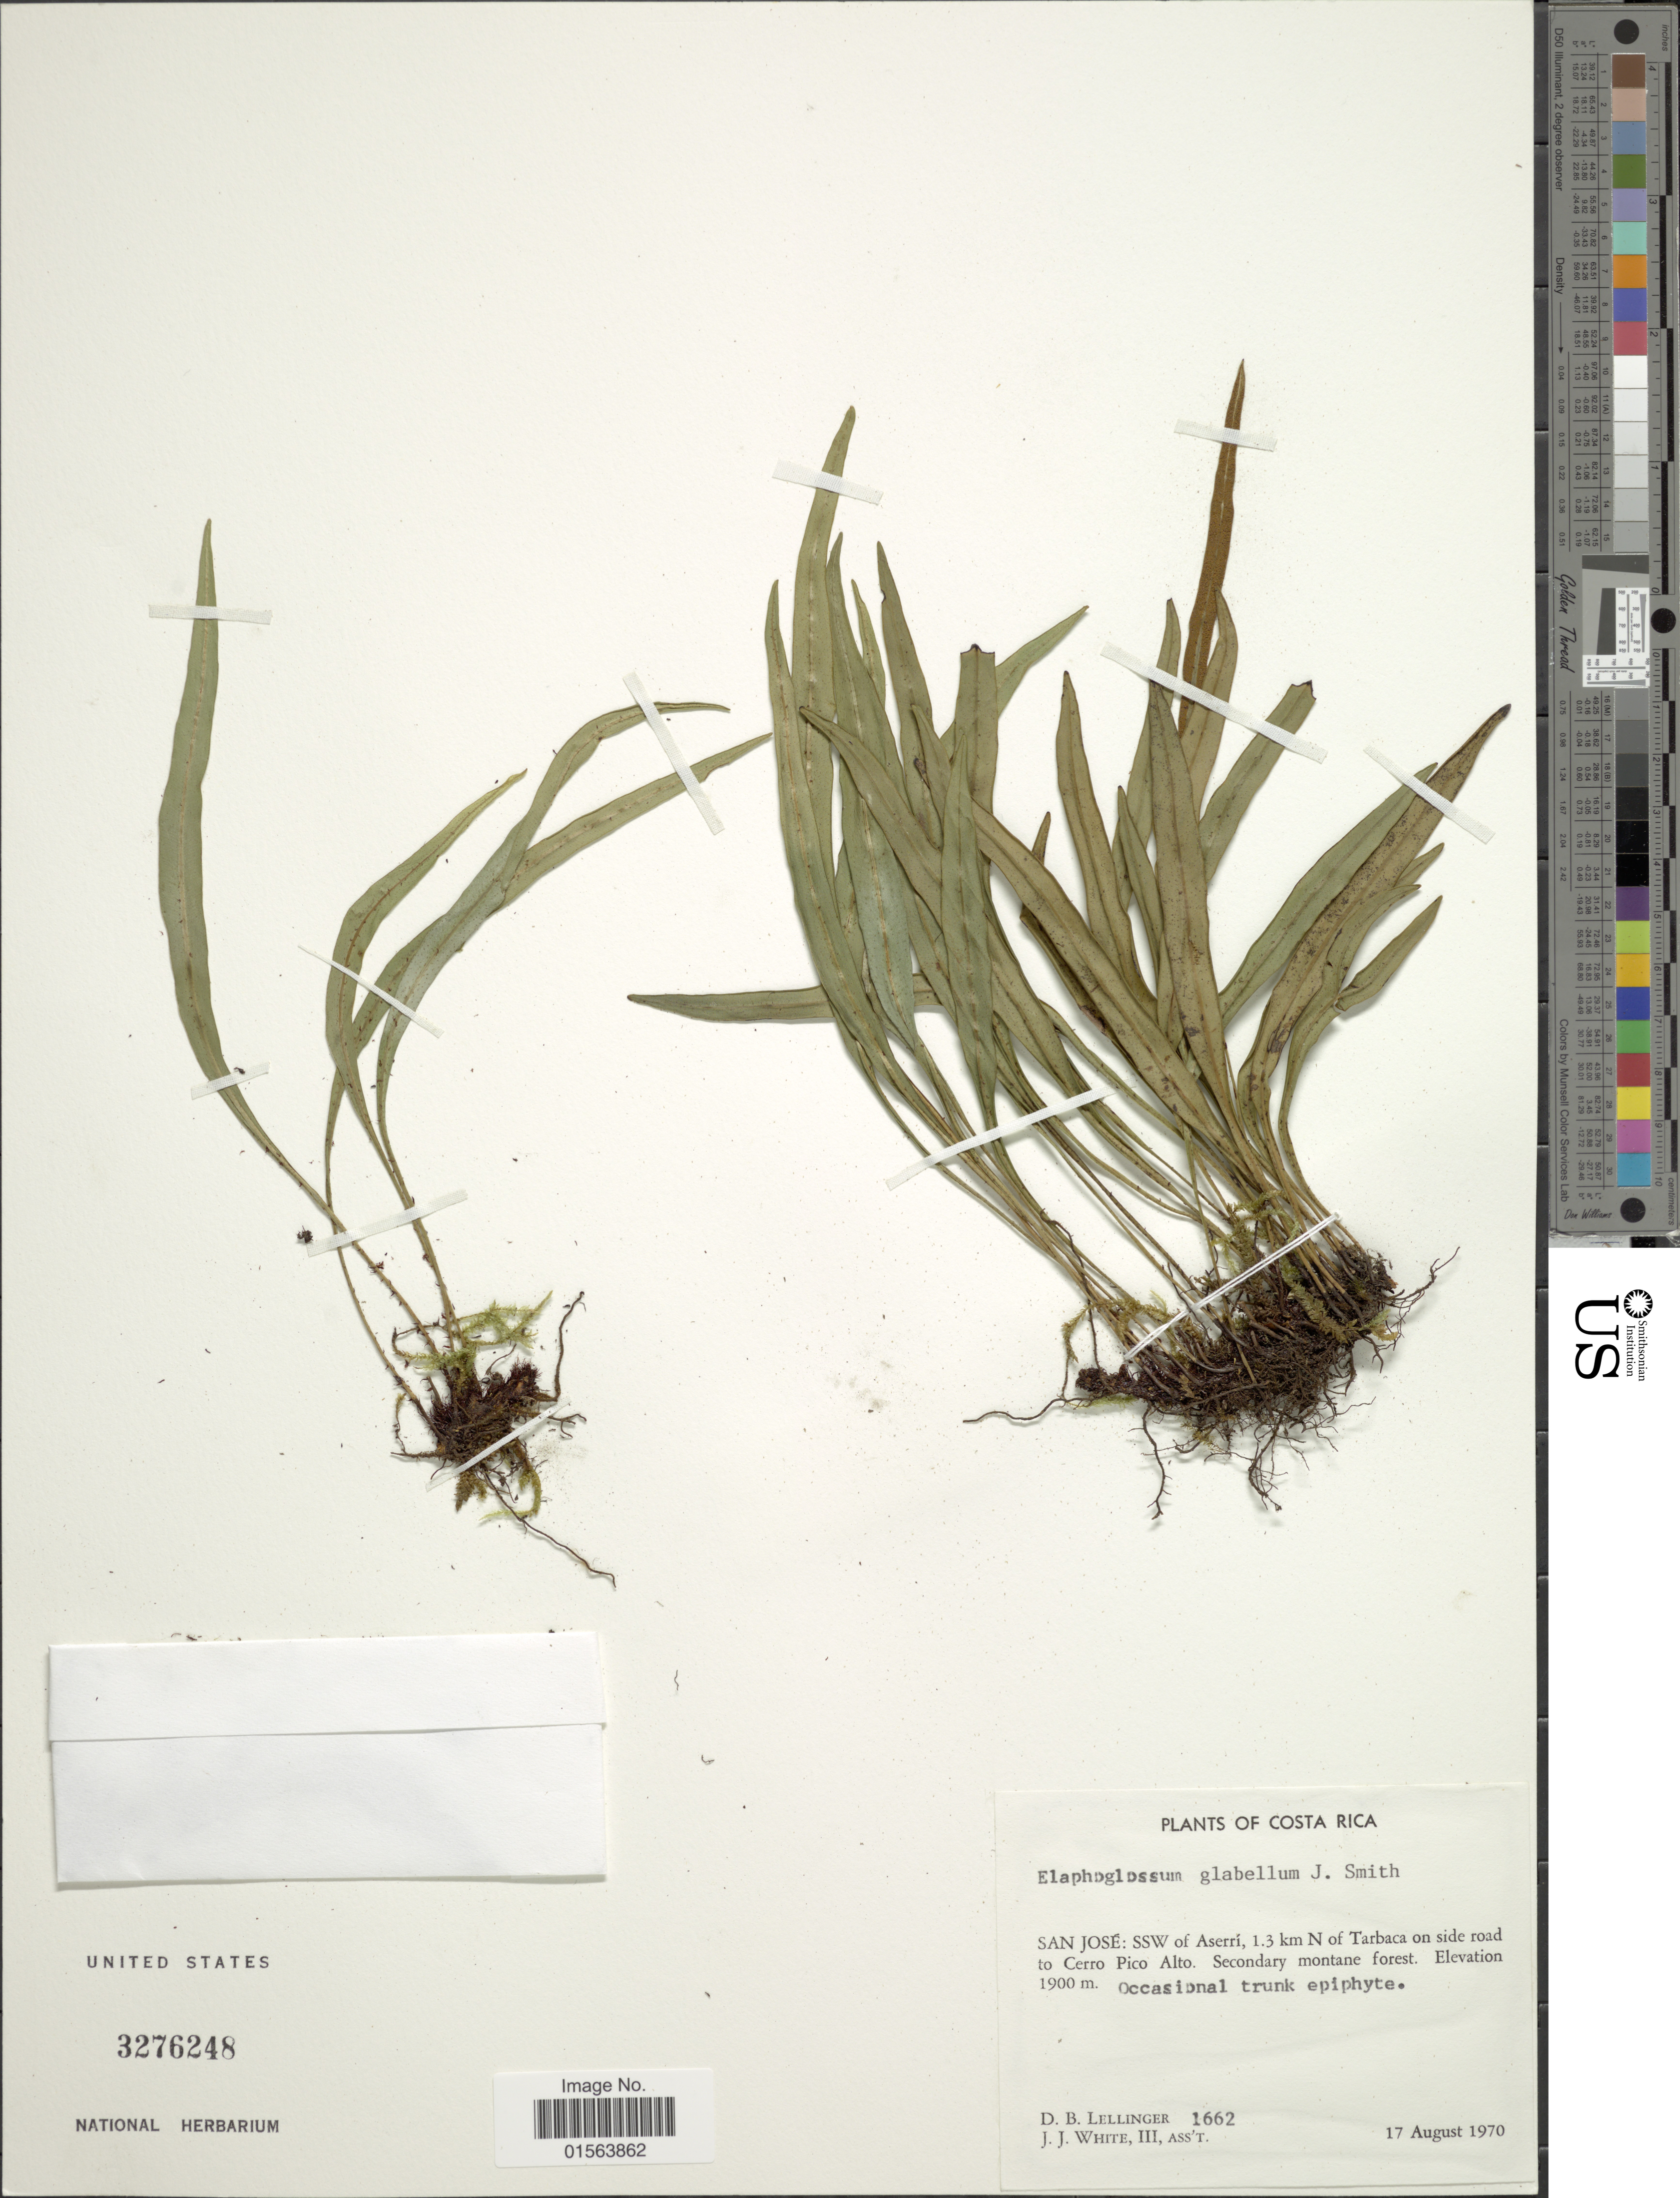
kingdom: Plantae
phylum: Tracheophyta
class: Polypodiopsida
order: Polypodiales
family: Dryopteridaceae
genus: Elaphoglossum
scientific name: Elaphoglossum glabellum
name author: J. Sm.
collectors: D. B. Lellinger & J. J. White III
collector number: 1662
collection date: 1970-08-17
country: Costa Rica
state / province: San José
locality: San Jose: SSW of Aserri, 1.3 km N of Tarbaca on side road to Cerro Pico Alto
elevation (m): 1900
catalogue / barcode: US 3276248